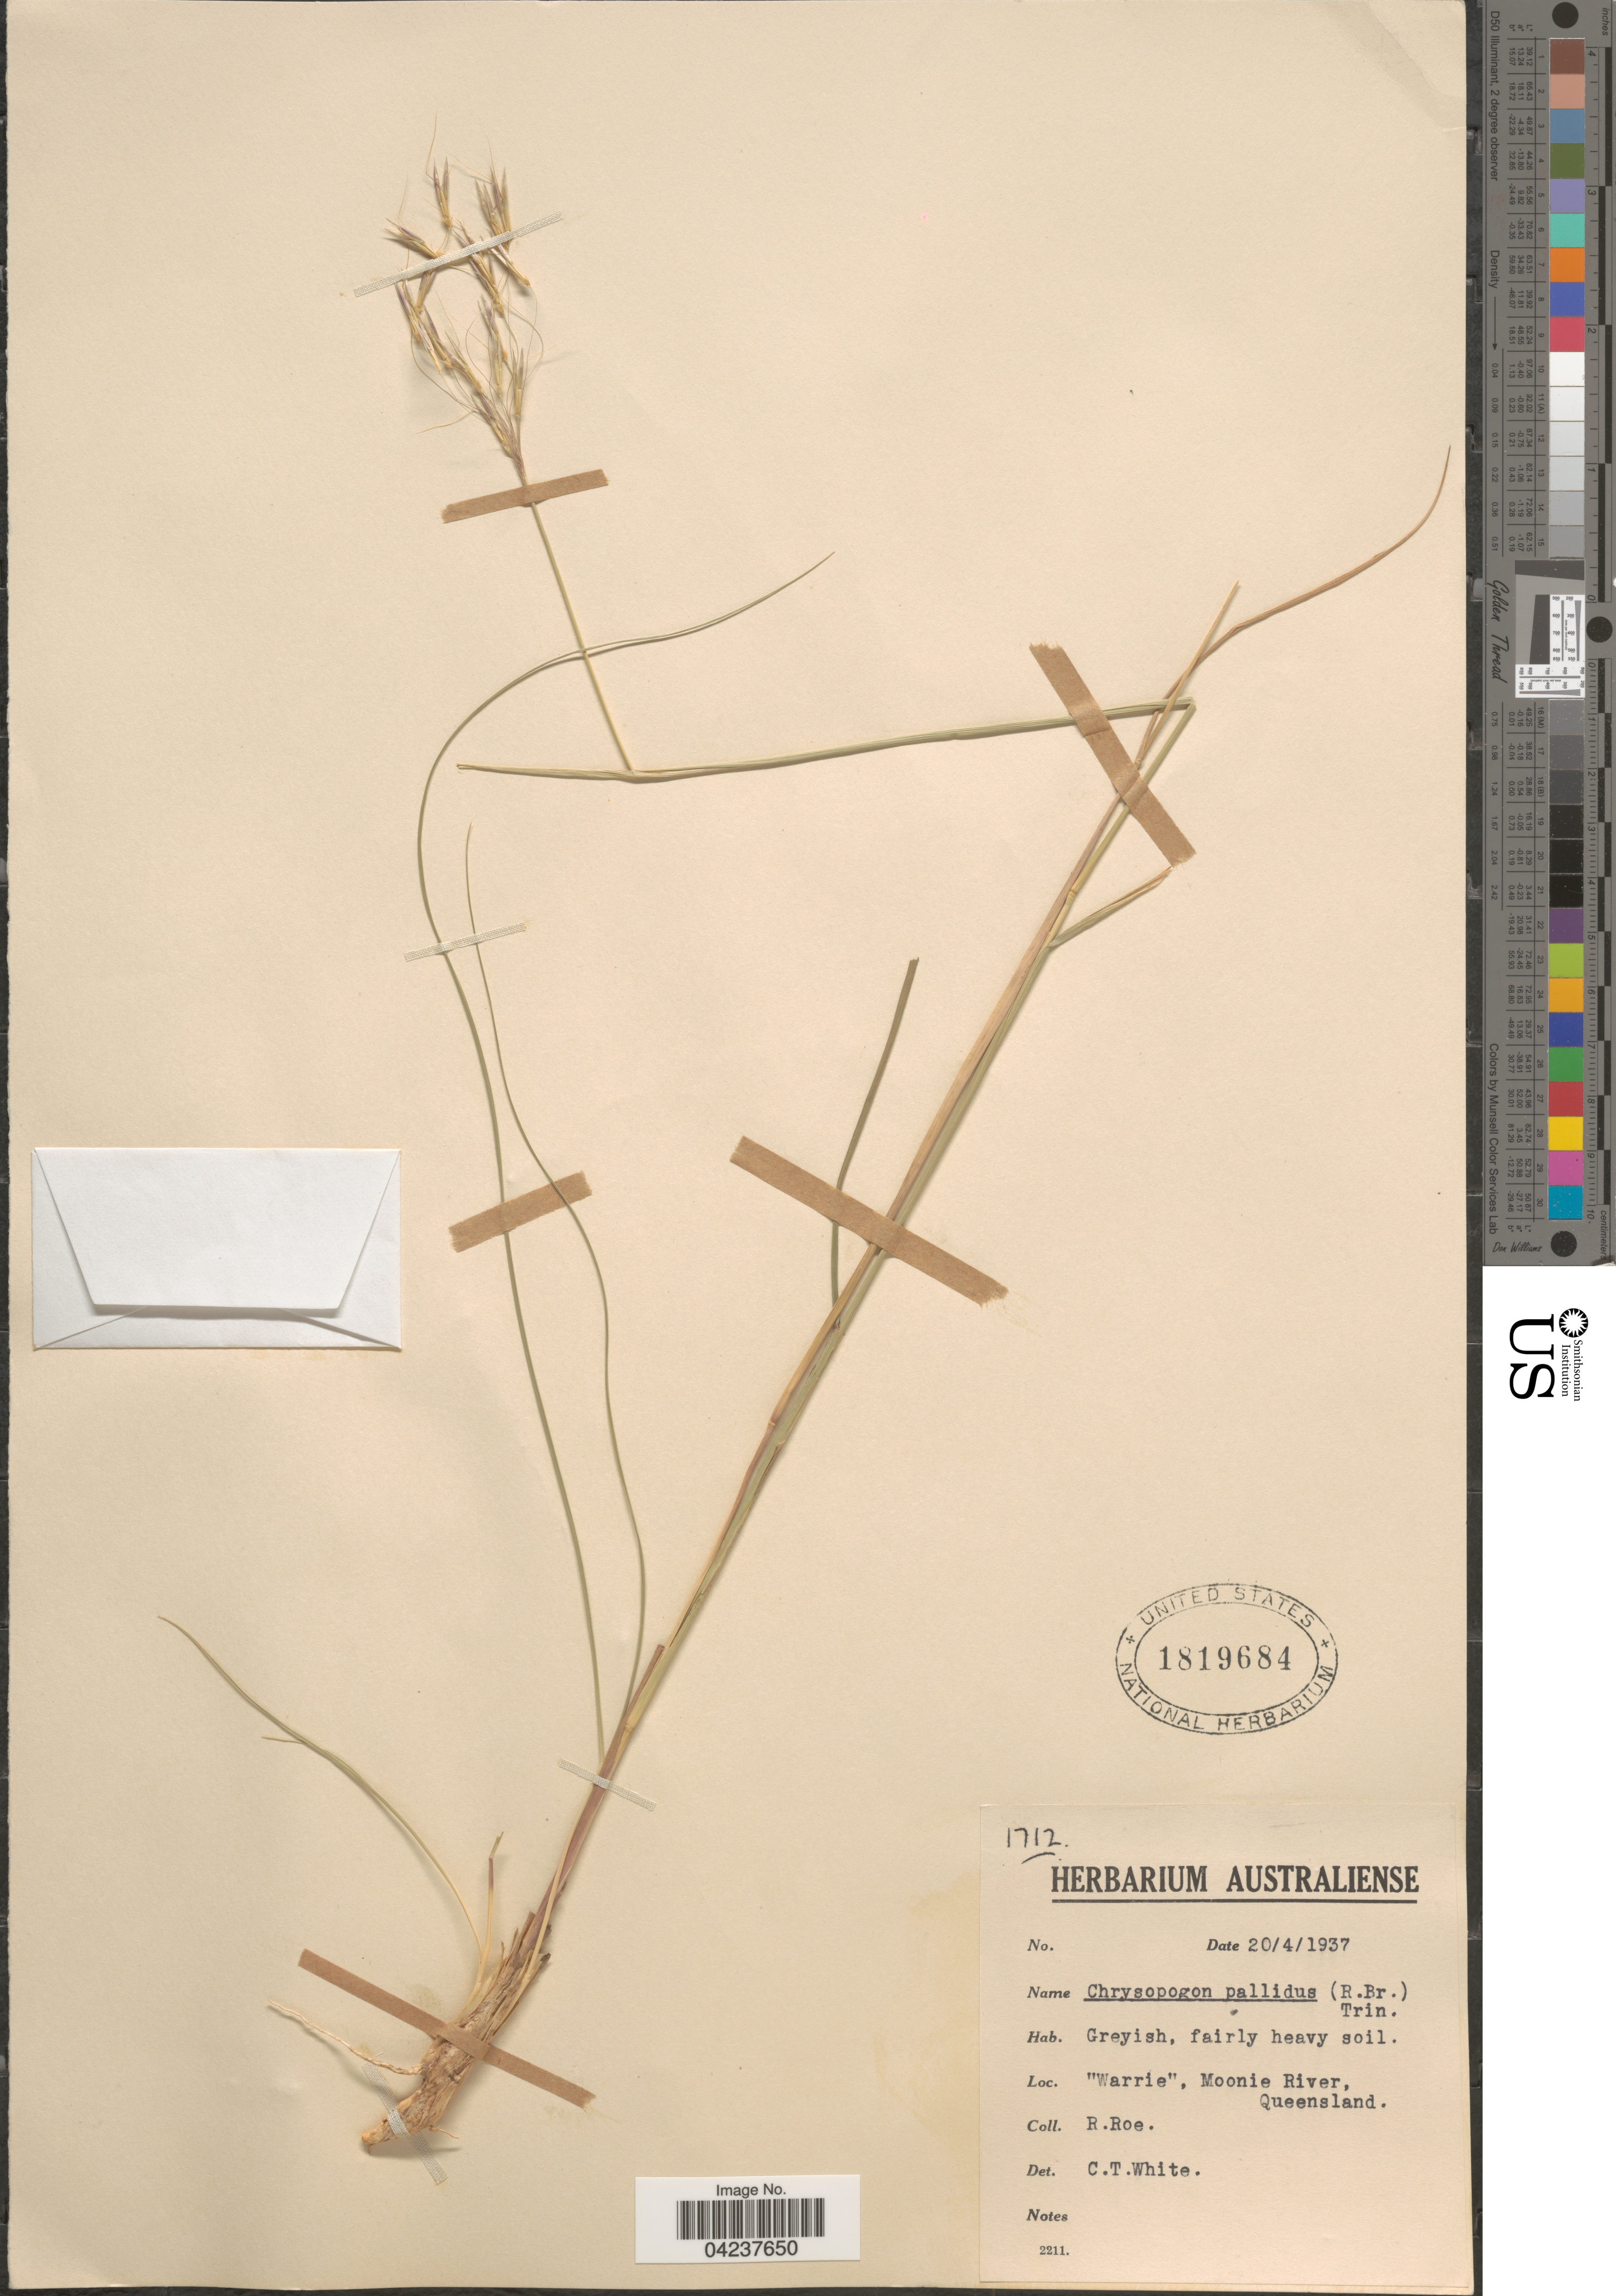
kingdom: Plantae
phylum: Tracheophyta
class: Liliopsida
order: Poales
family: Poaceae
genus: Chrysopogon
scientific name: Chrysopogon pallidus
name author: (R. Br.) Trin. ex Steud.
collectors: R. Roe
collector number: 1712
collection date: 1937-04-20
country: Australia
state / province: Queensland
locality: Warrie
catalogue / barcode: US 1819684